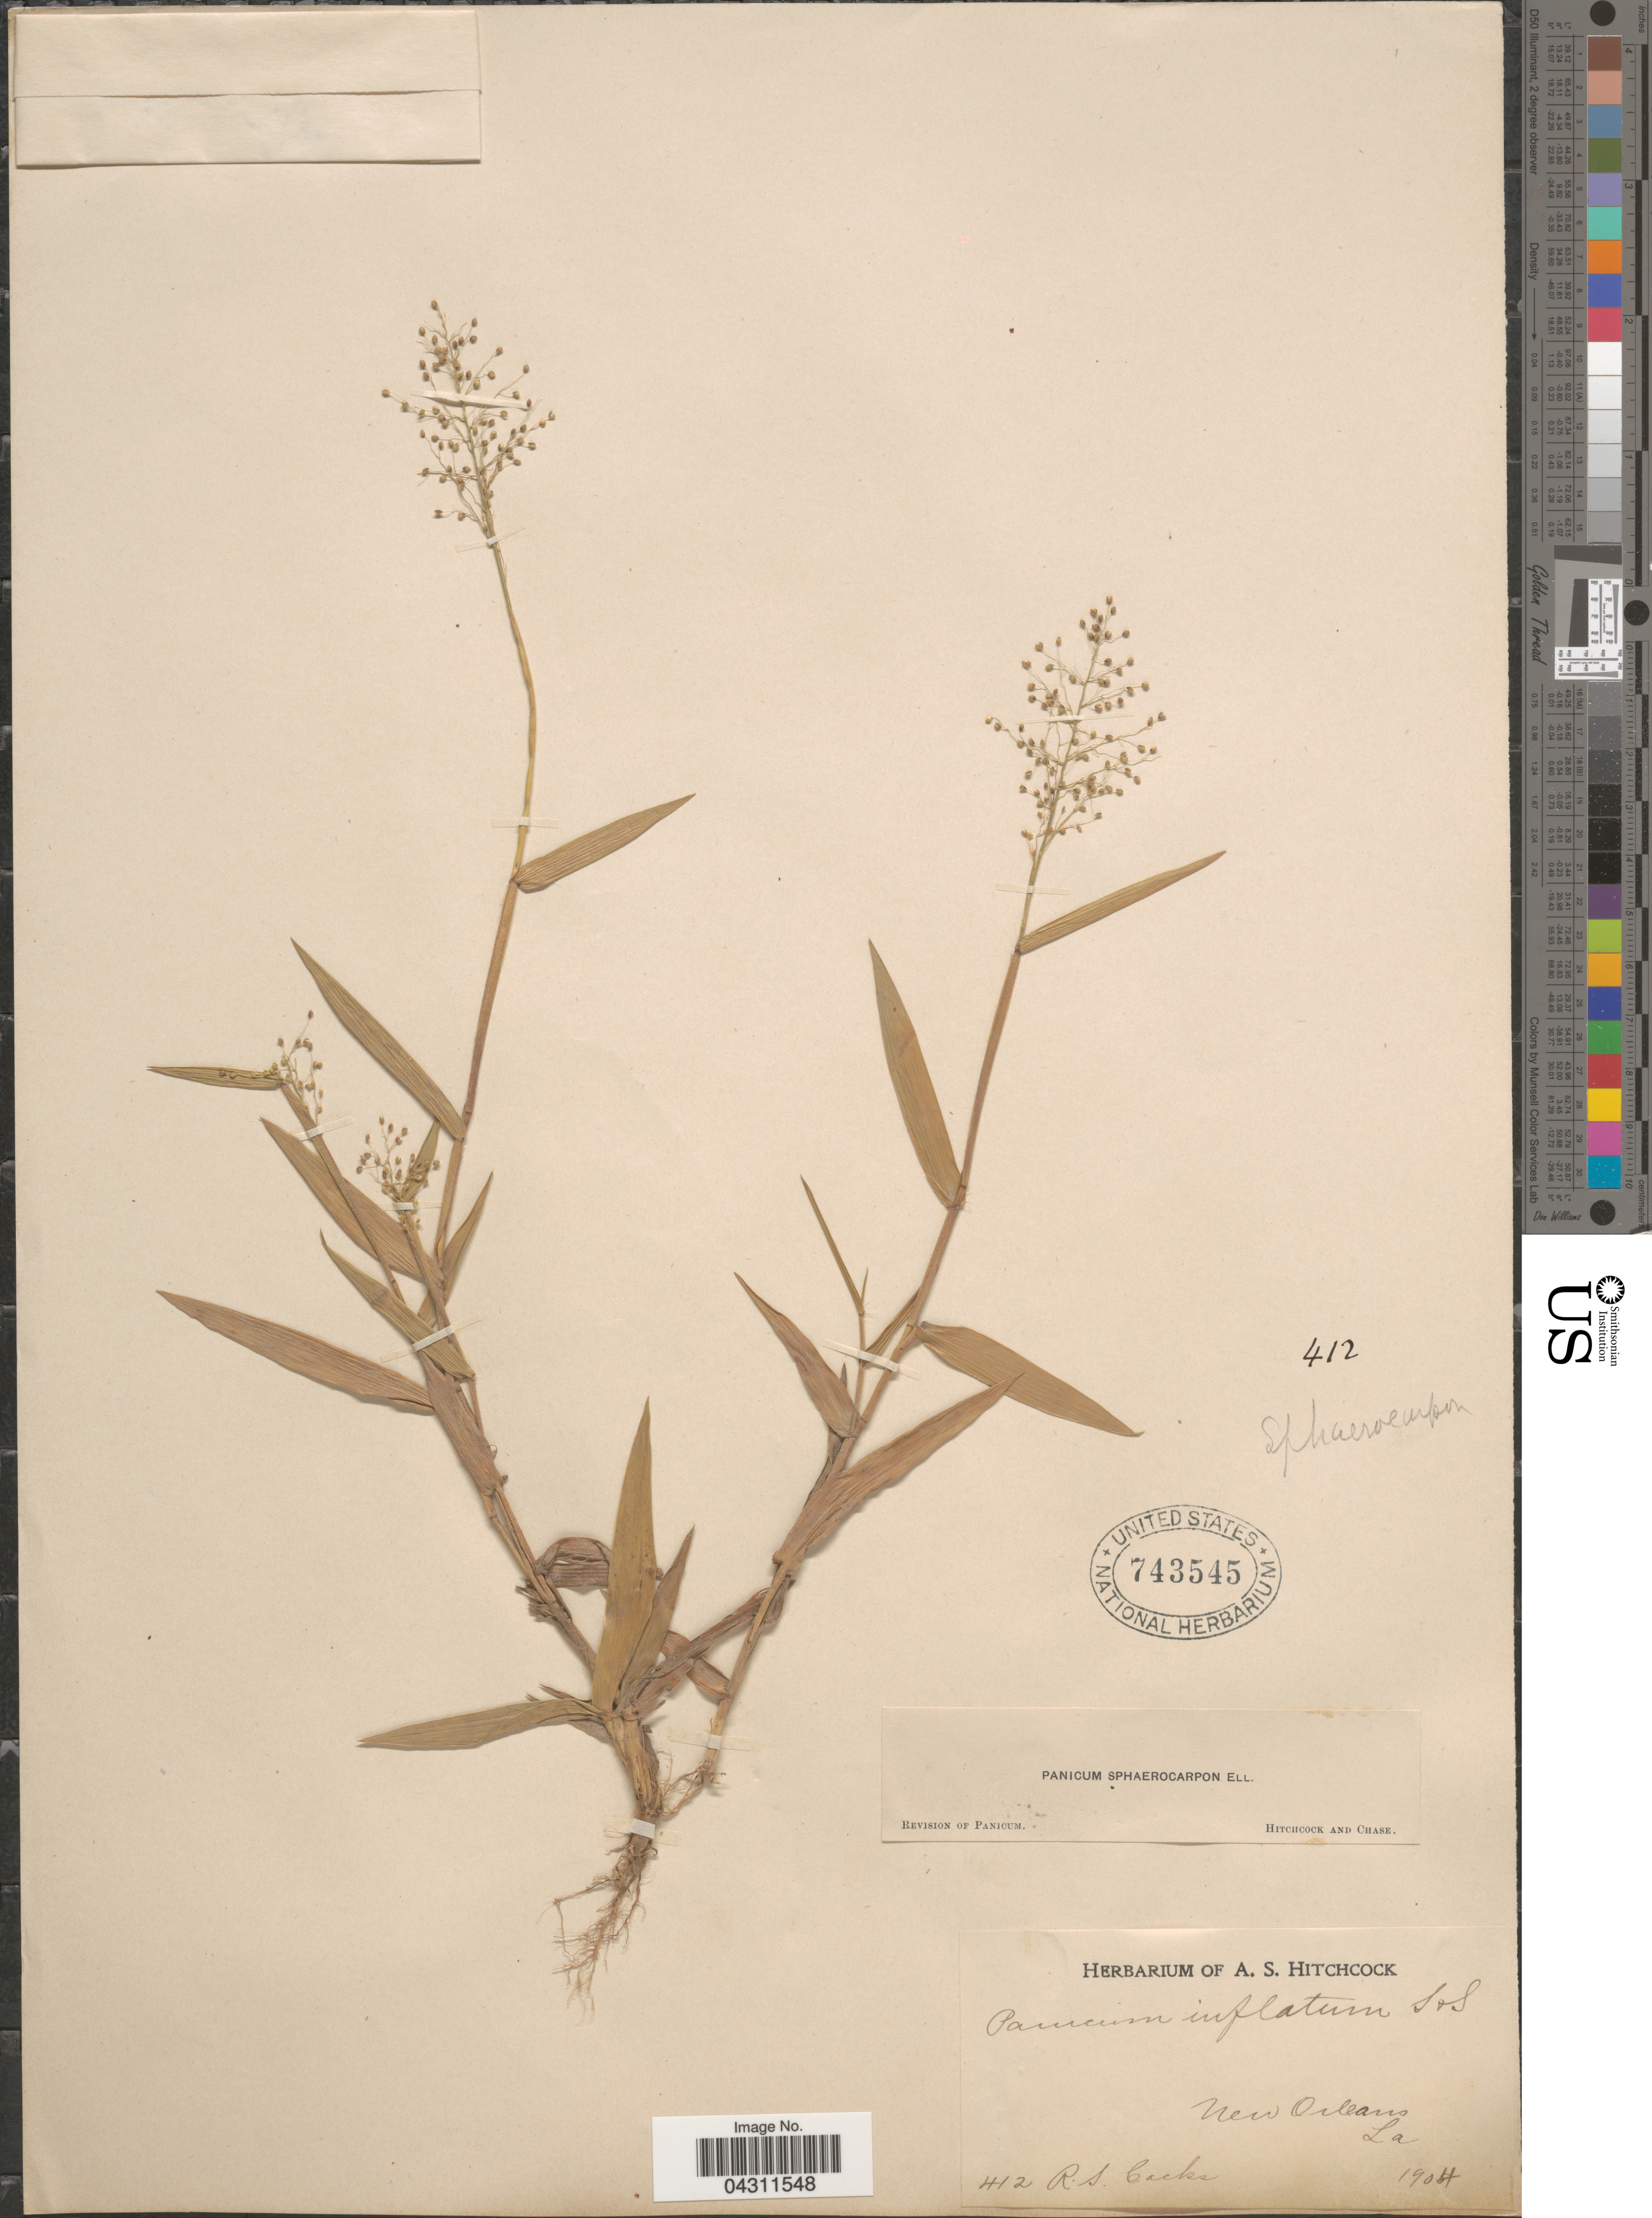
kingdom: Plantae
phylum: Tracheophyta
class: Liliopsida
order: Poales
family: Poaceae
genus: Dichanthelium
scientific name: Dichanthelium sphaerocarpon var. sphaerocarpon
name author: (Elliott) Gould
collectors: R. Cocks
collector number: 412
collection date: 1904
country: United States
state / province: Louisiana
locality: New Orleans.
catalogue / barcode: US 743545